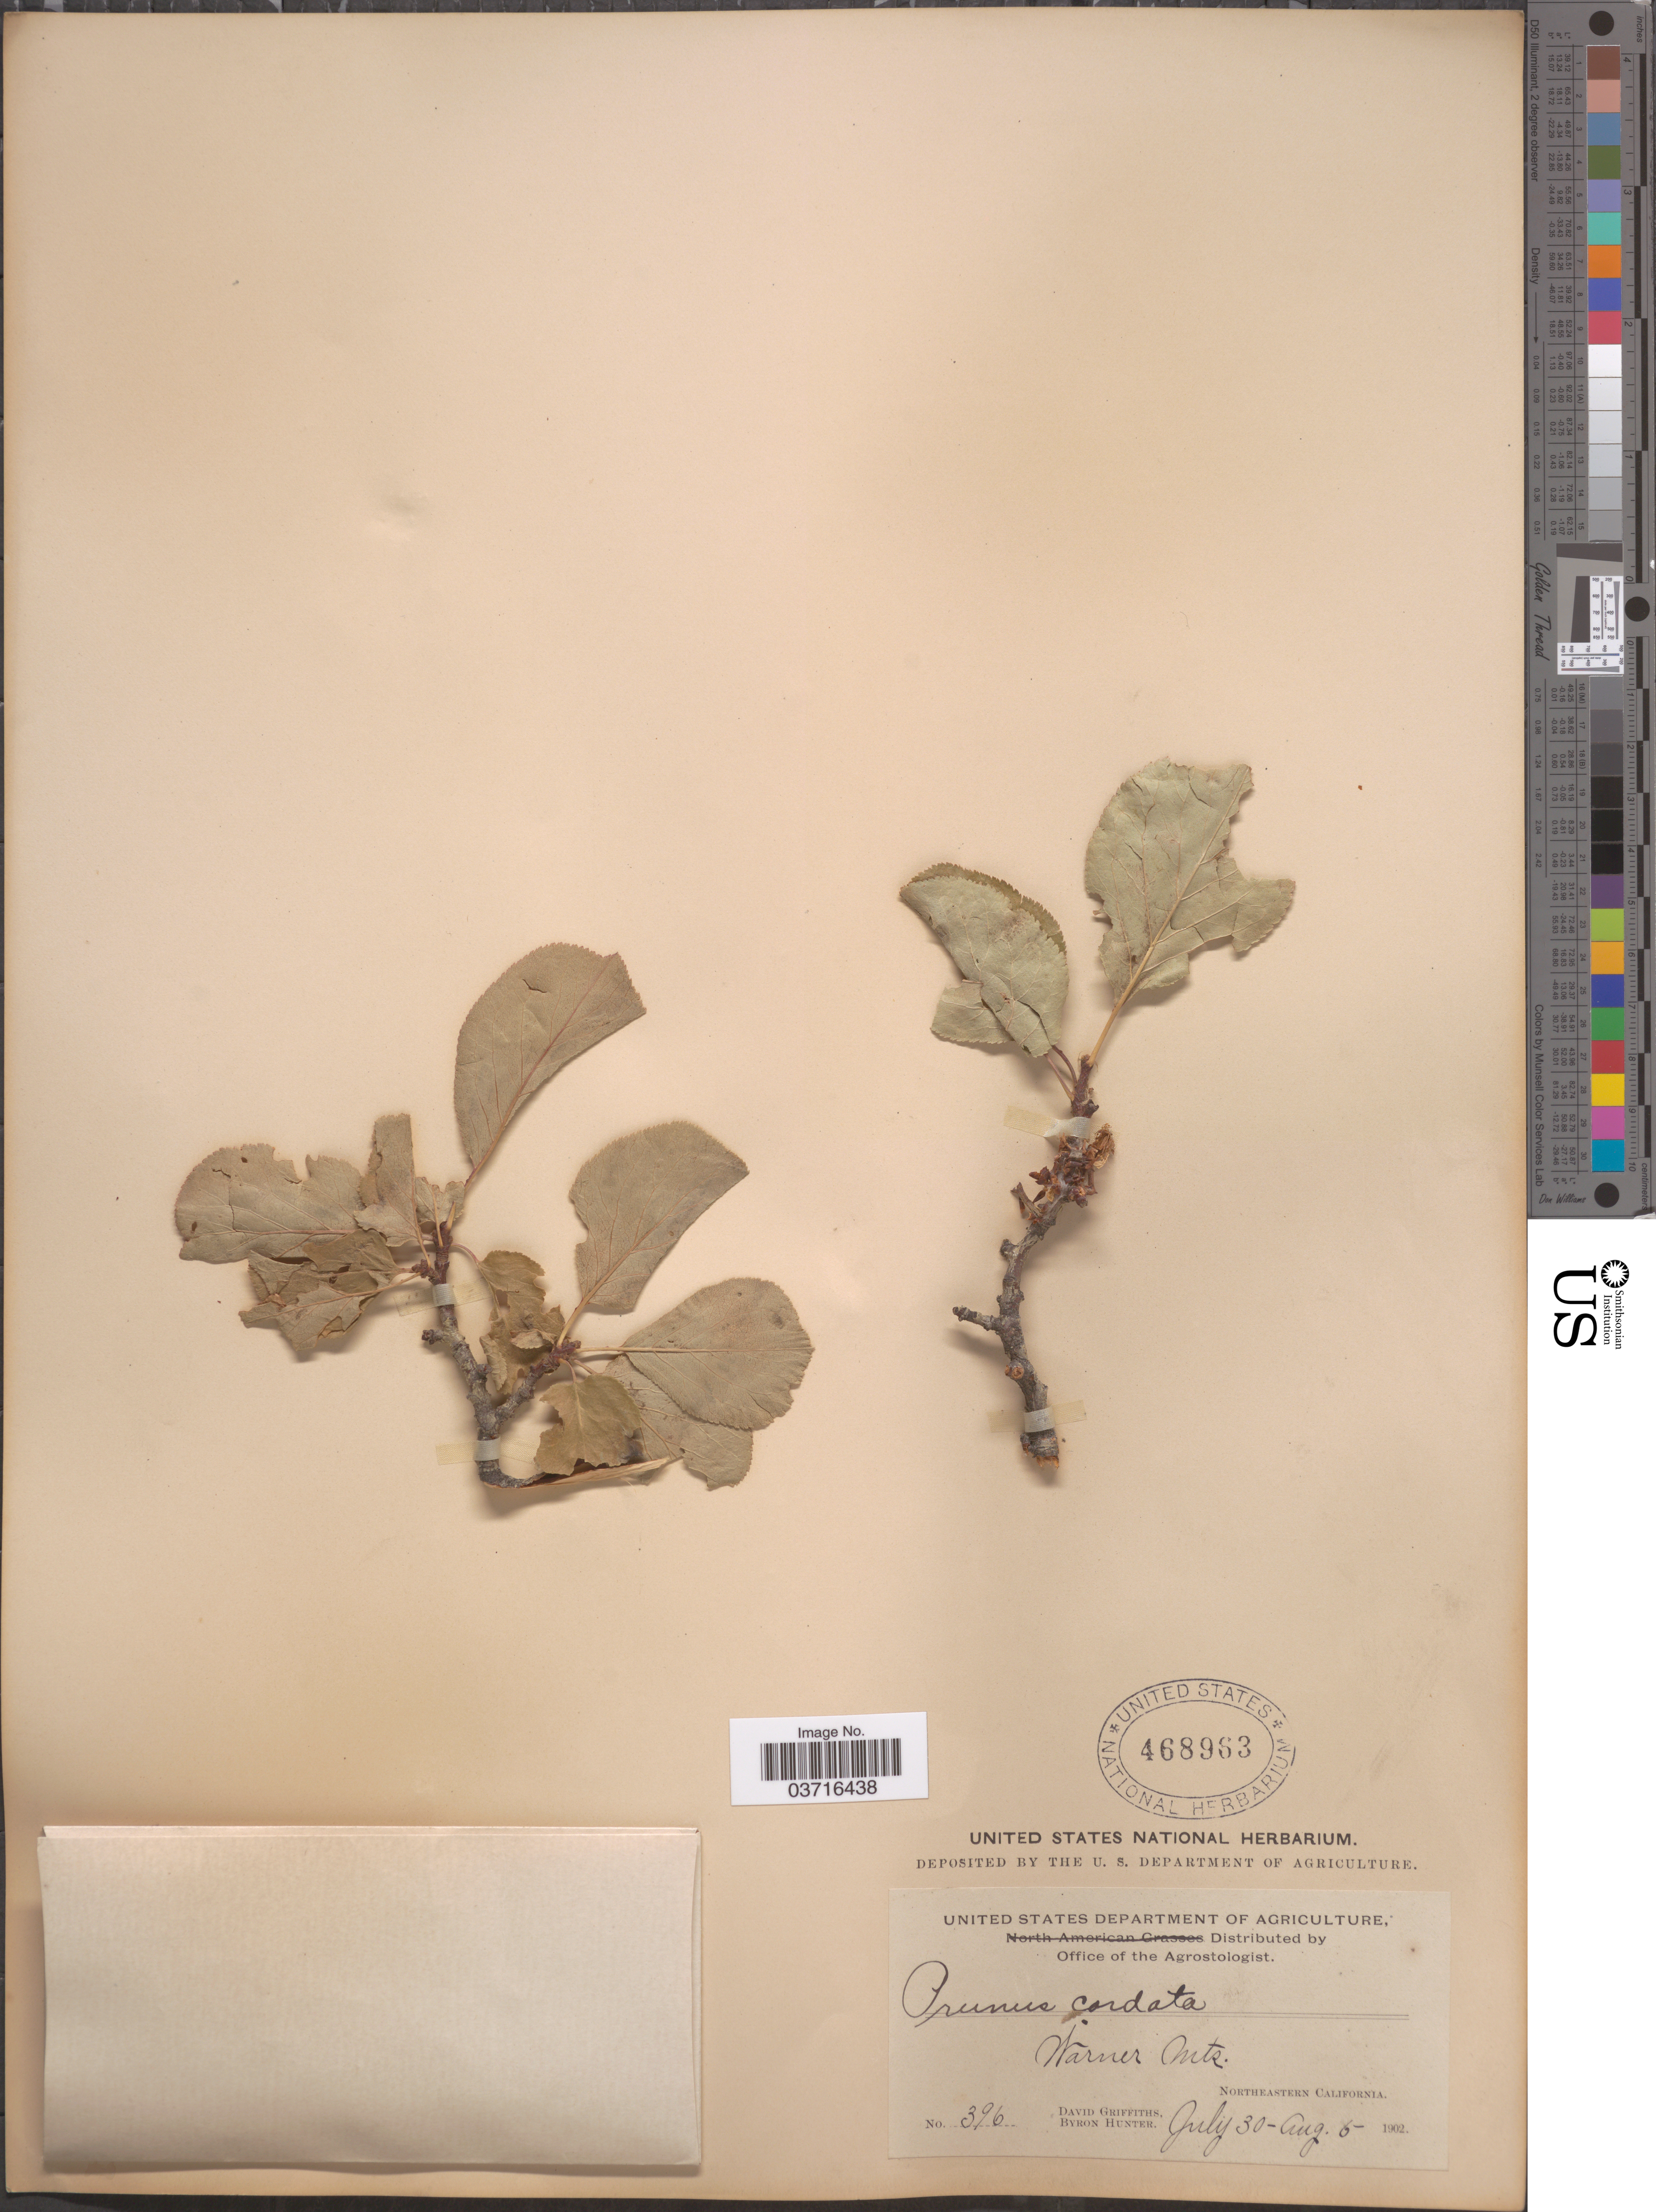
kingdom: Plantae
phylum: Tracheophyta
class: Magnoliopsida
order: Rosales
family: Rosaceae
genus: Prunus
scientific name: Prunus subcordata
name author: Benth.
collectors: D. Griffiths & B. Hunter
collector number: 396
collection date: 1902-07-30/1902-08-05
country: United States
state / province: California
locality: Warner Mts. Northeastern California.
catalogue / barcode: US 468963